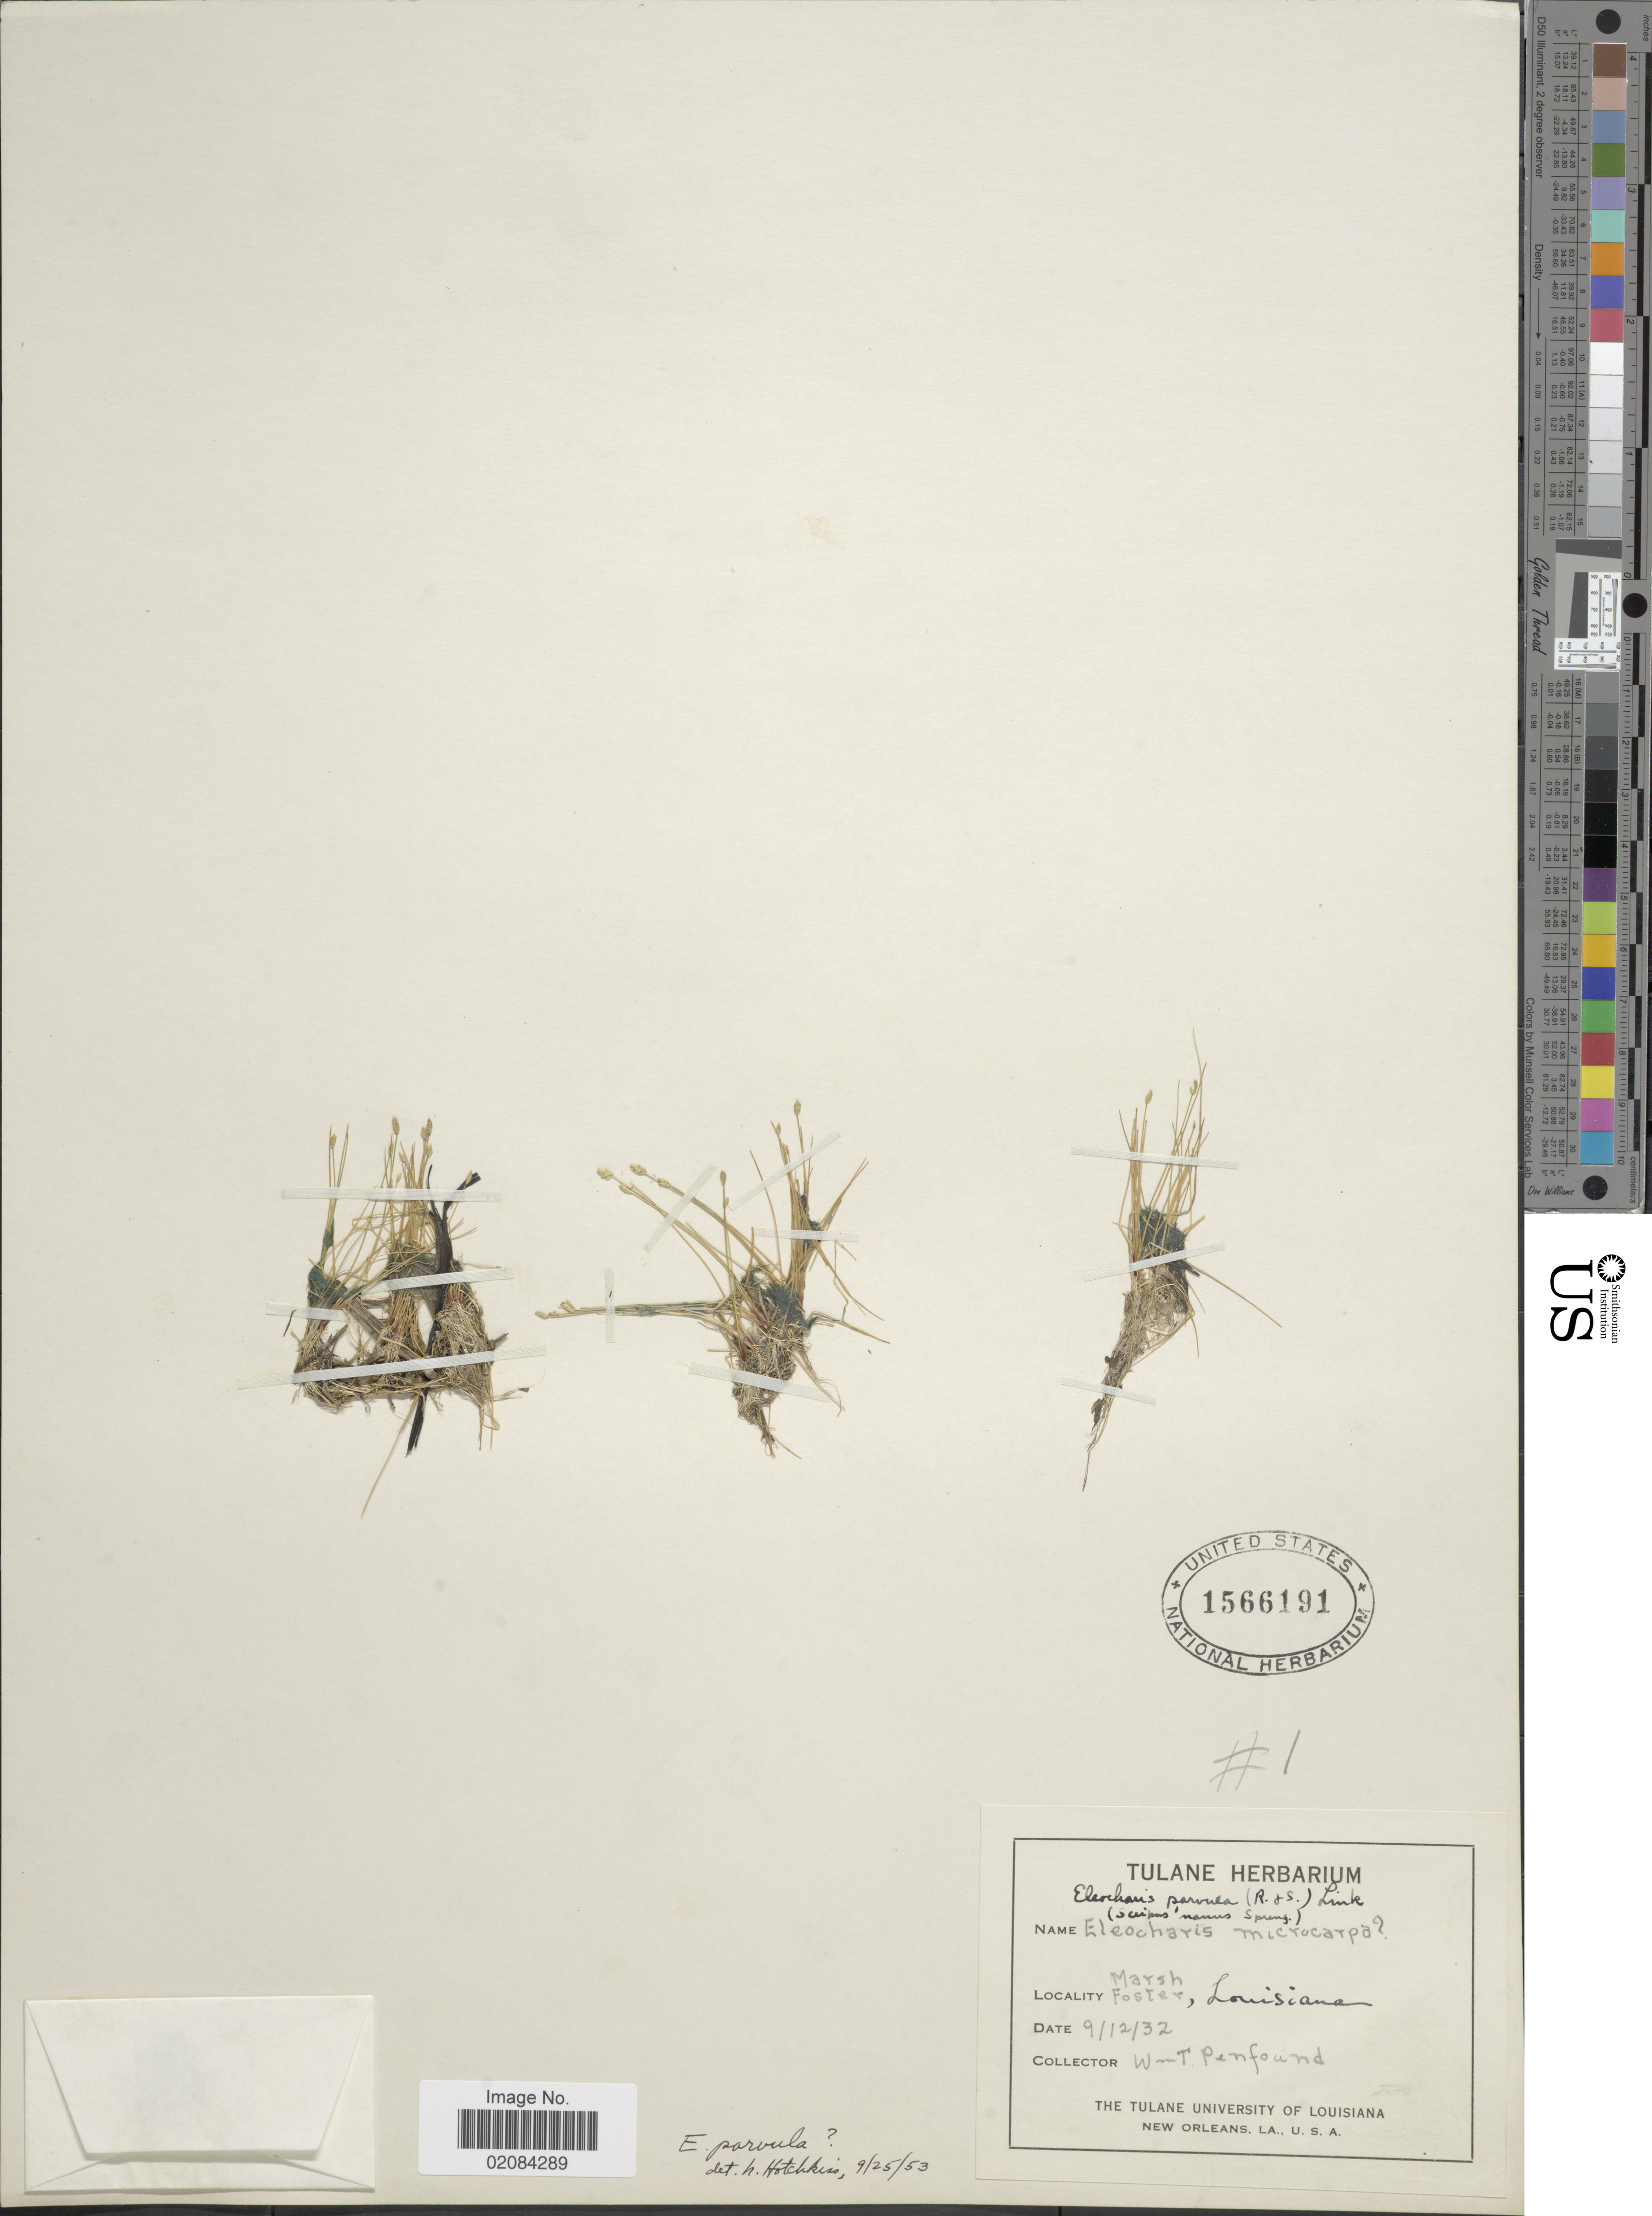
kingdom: Plantae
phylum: Tracheophyta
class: Liliopsida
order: Poales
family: Cyperaceae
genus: Eleocharis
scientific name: Eleocharis parvula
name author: (Roem. & Schult.) Link ex Williams et al.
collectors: W. Penfound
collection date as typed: Transcribed d/m/y: 12/9/32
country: United States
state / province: Louisiana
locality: Marsh Foster, Louisiana.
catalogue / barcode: US 1566191